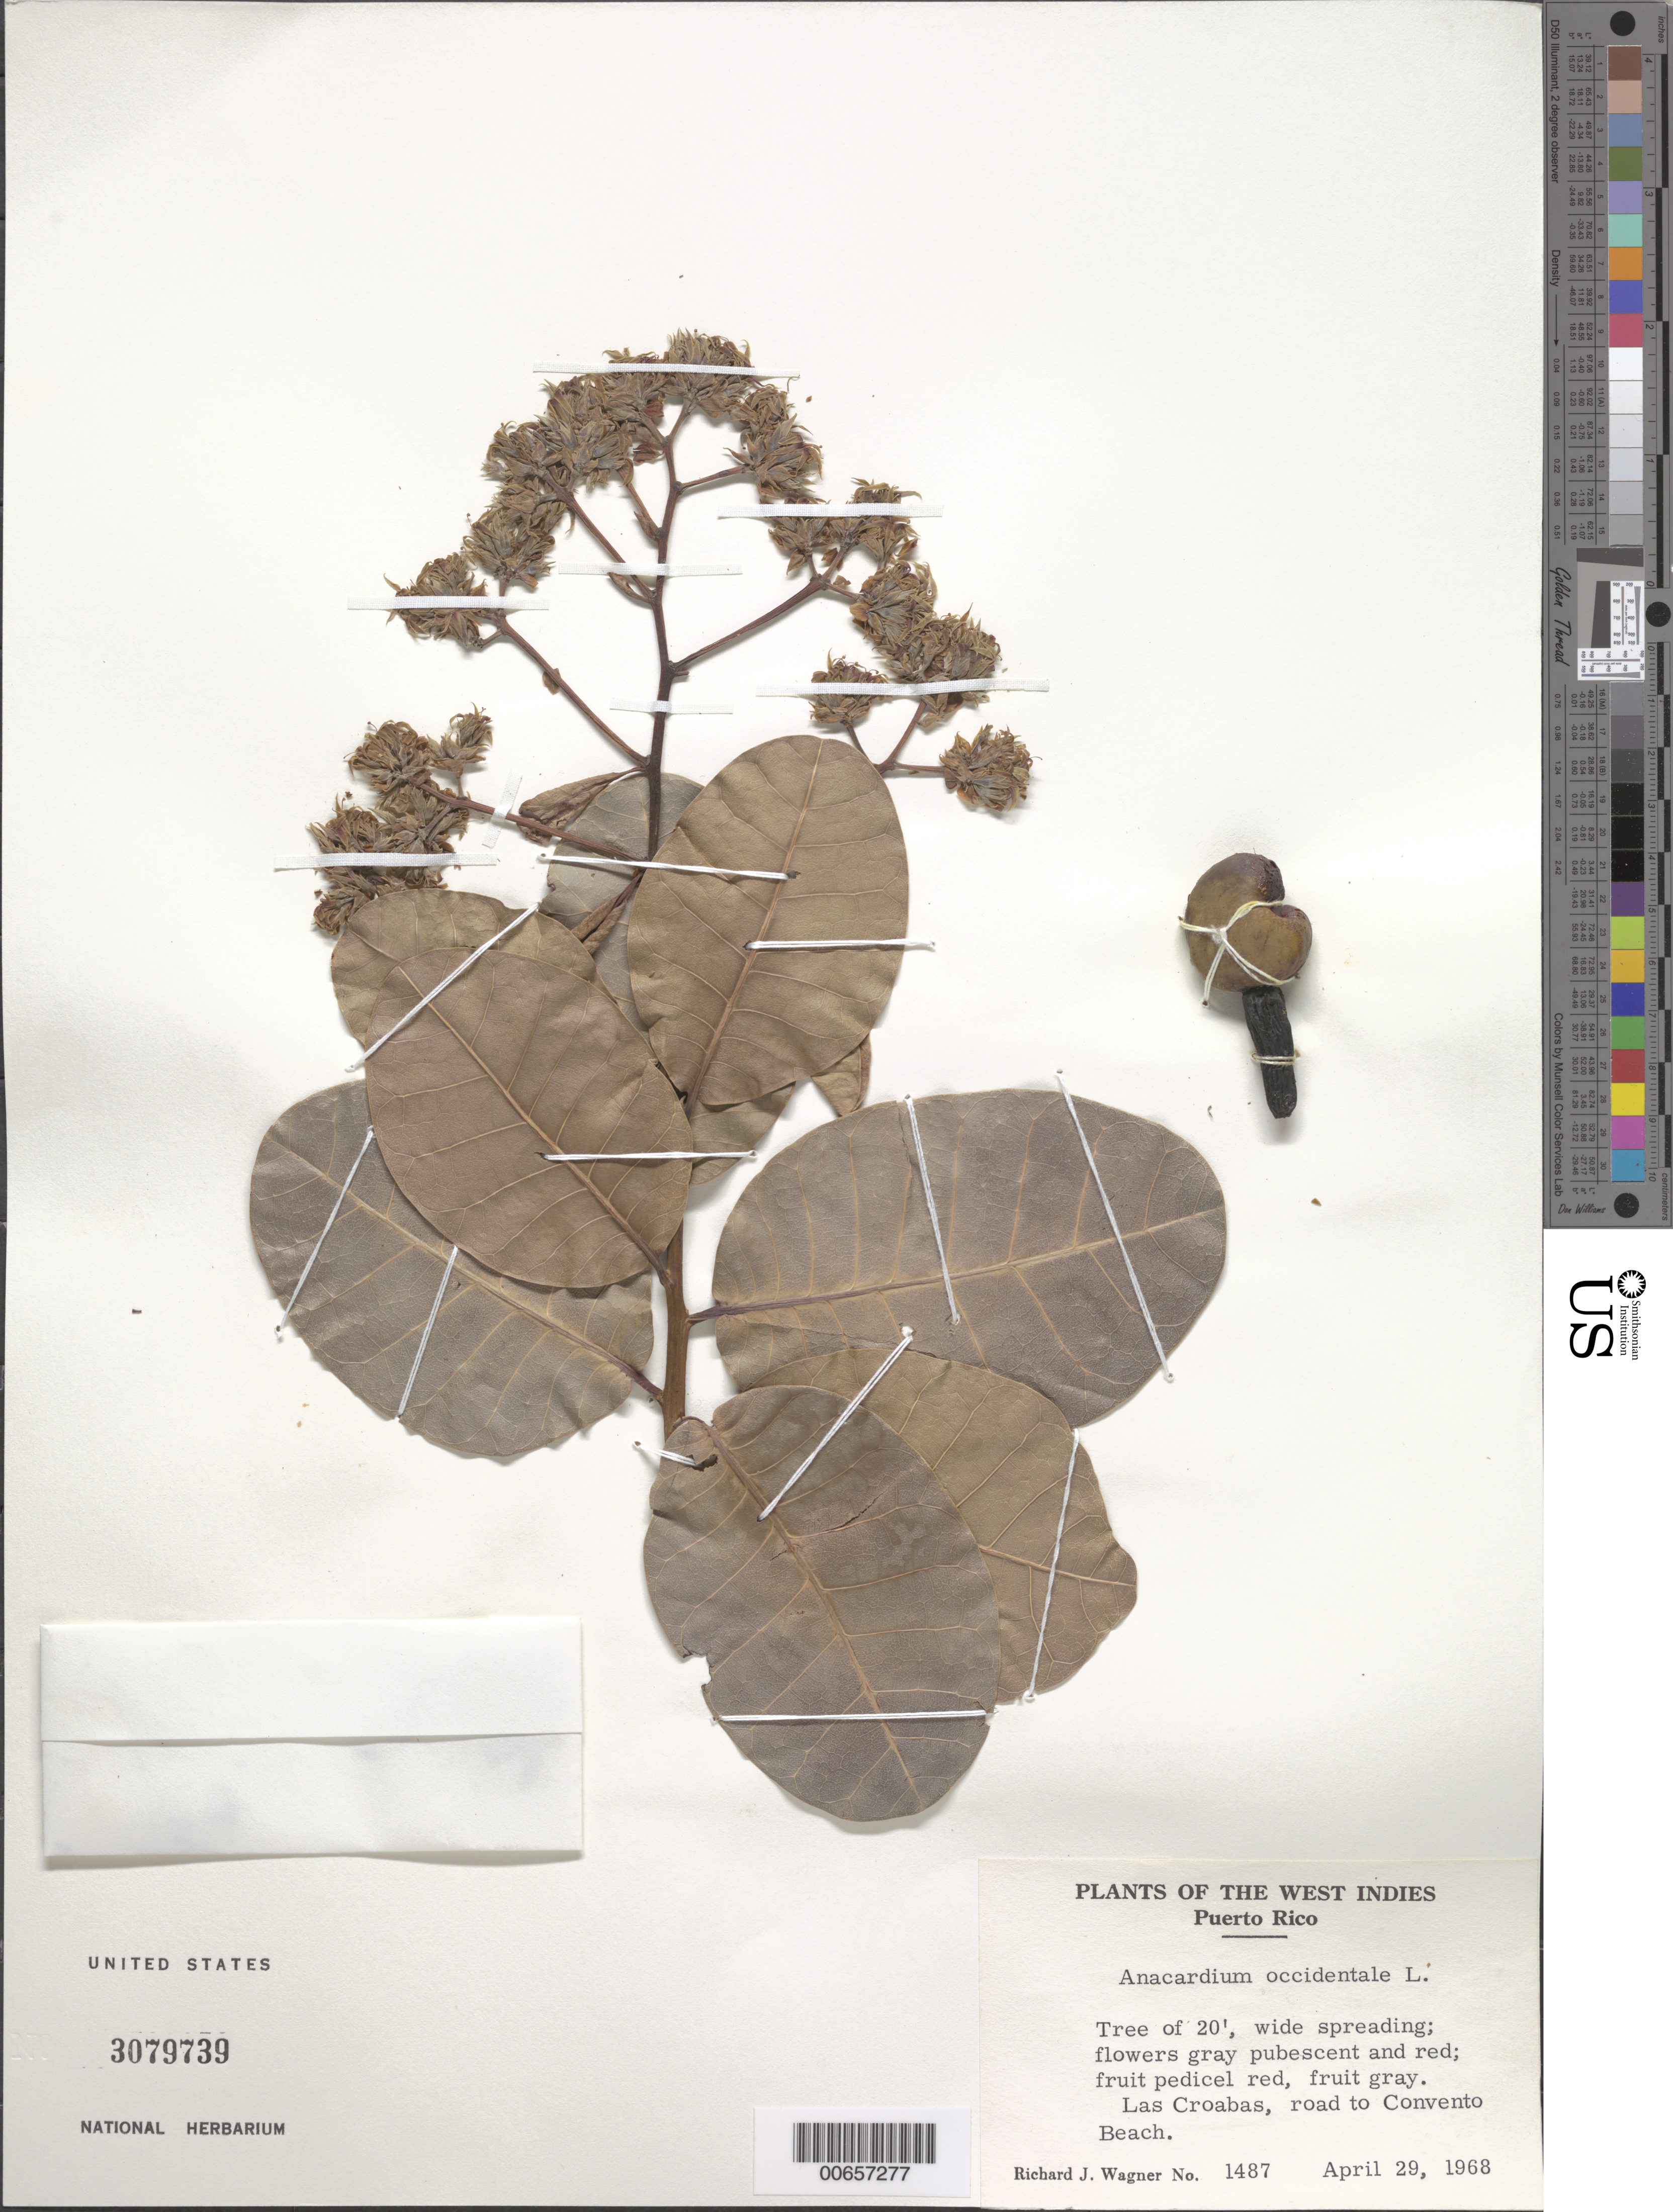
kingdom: Plantae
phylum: Tracheophyta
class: Magnoliopsida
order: Sapindales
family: Anacardiaceae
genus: Anacardium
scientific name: Anacardium occidentale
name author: L.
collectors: R. J. Wagner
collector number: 1487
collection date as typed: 29 Apr 1968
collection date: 1968-04-29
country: Puerto Rico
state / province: Fajardo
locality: Las Croabas, road to Convento Beach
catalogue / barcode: US 3079739